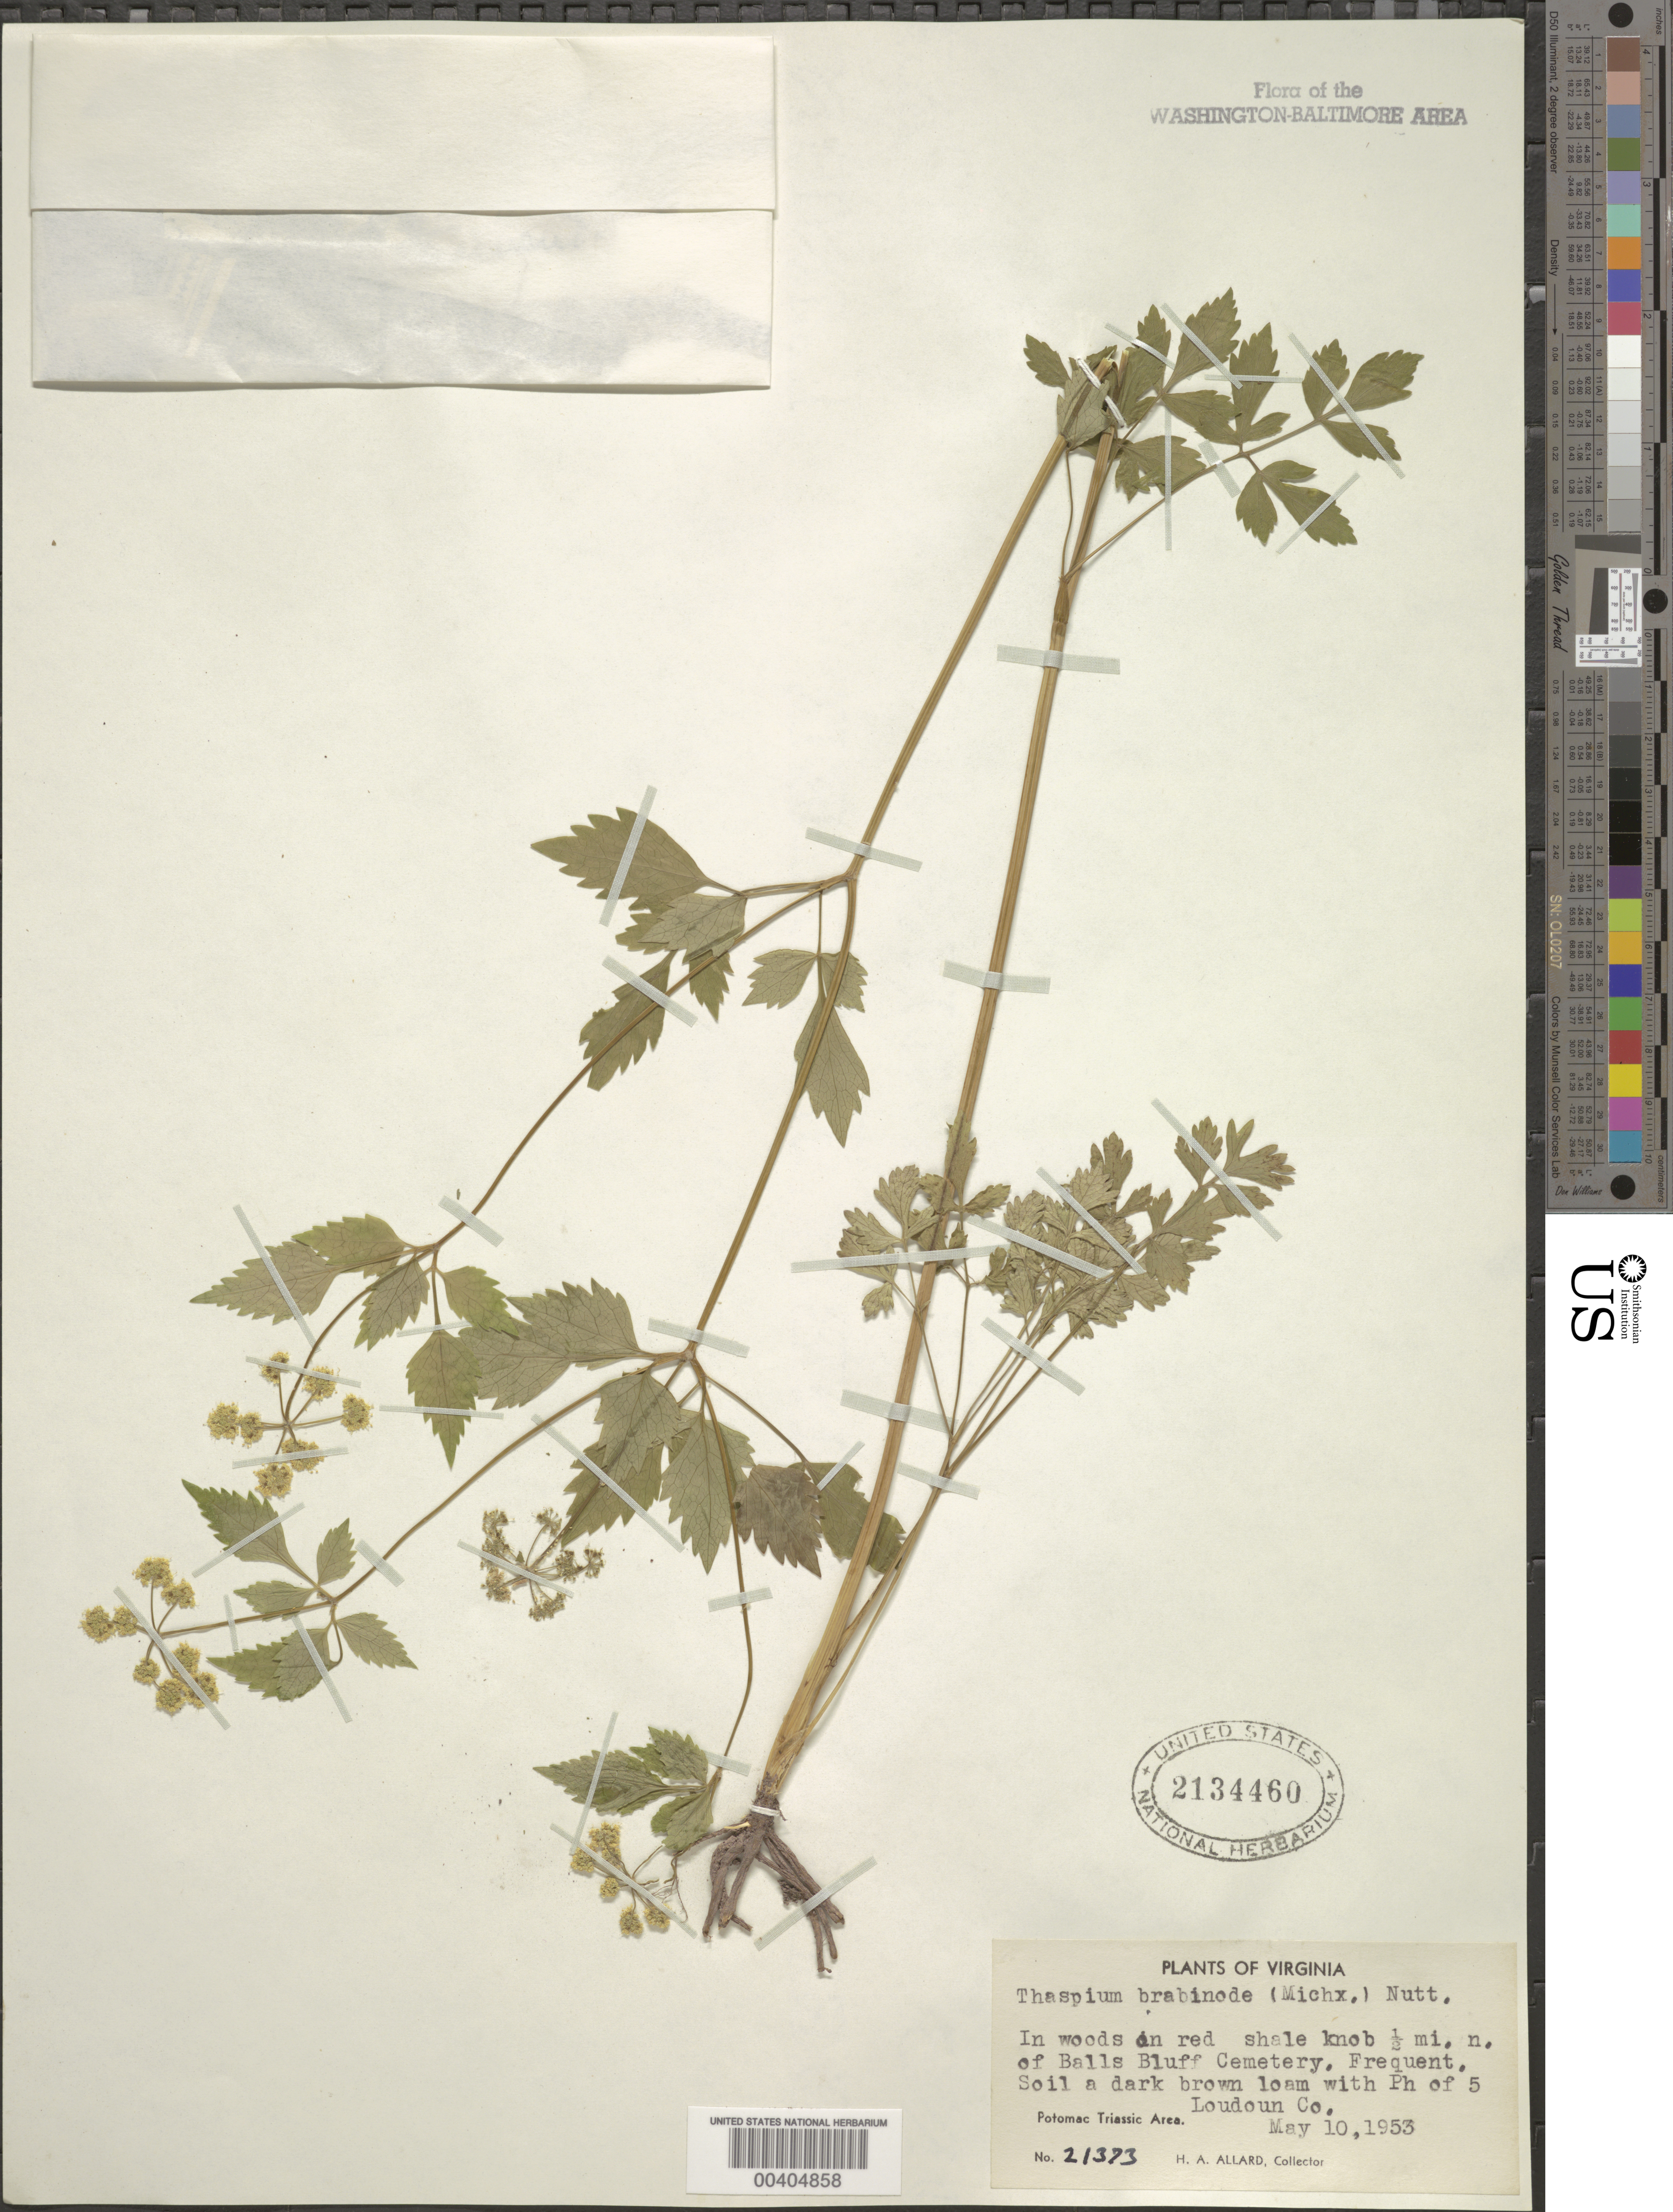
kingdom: Plantae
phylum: Tracheophyta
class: Magnoliopsida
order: Apiales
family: Apiaceae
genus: Thaspium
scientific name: Thaspium barbinode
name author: (Michx.) Nutt.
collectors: H. A. Allard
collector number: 21373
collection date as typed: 10 May 1953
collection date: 1953-05-10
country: United States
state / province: Virginia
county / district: Loudoun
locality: North of Balls Bluff Cemetery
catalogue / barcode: US 2134460